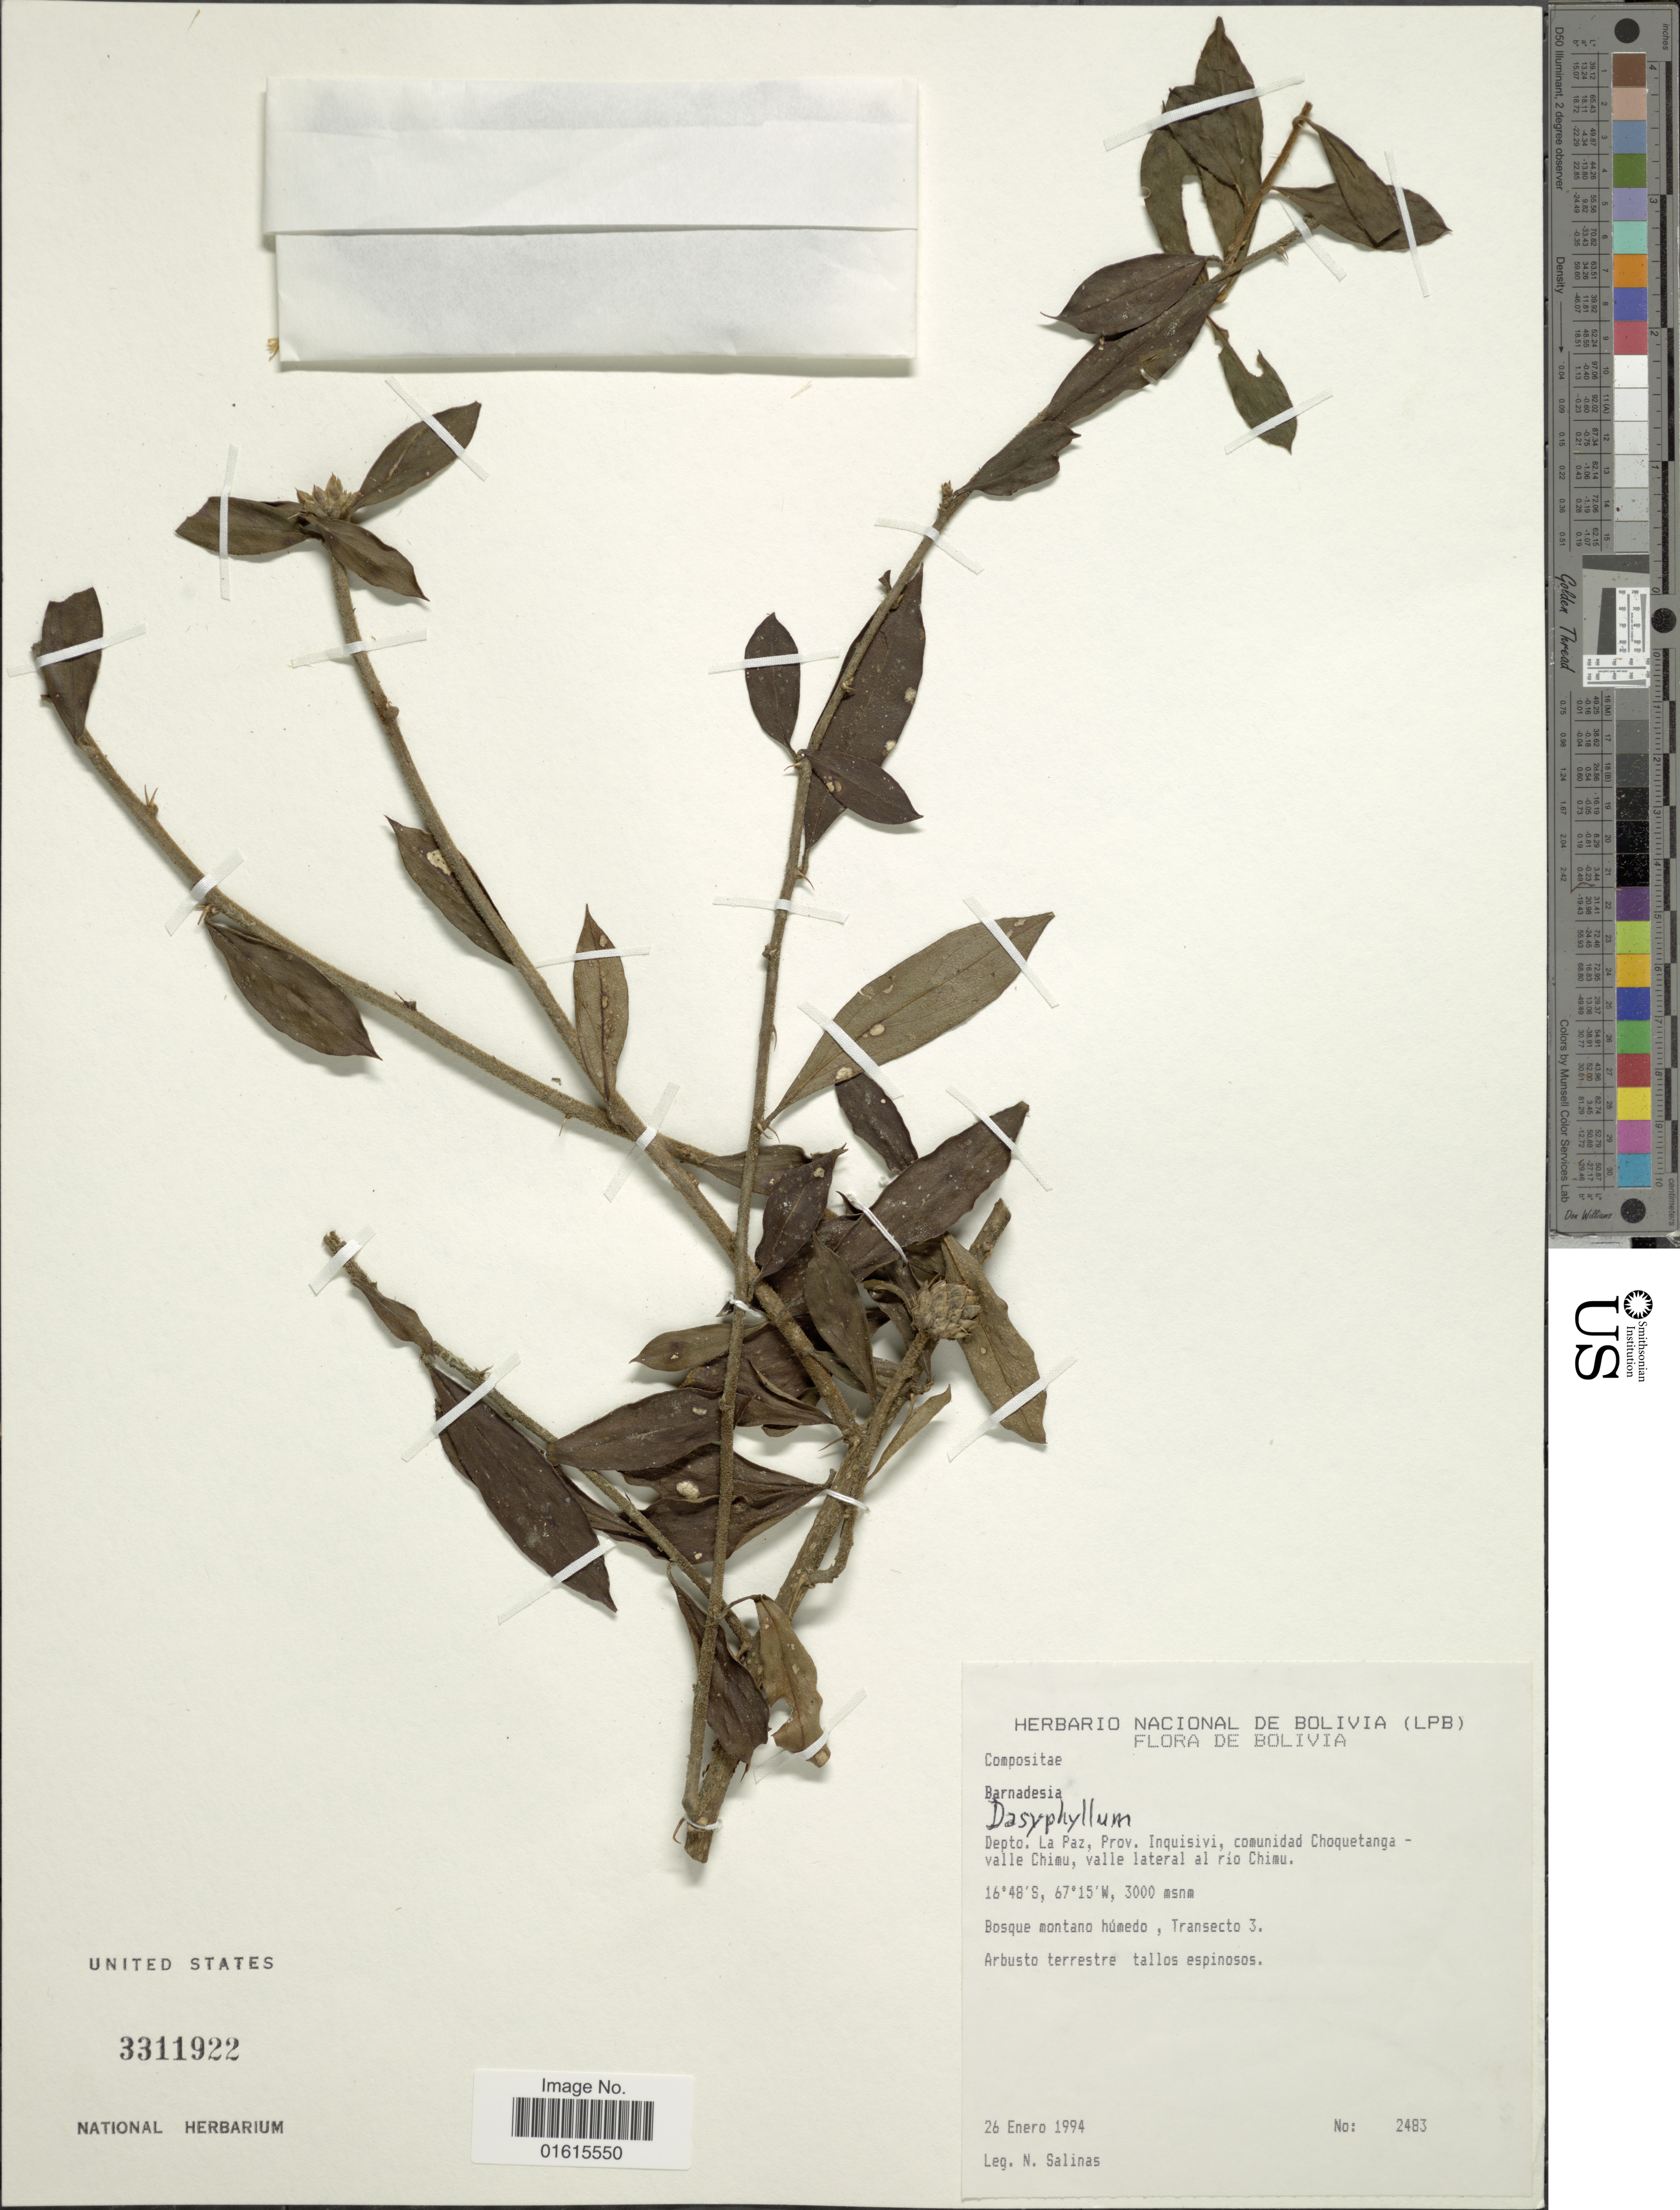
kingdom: Plantae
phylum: Tracheophyta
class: Magnoliopsida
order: Asterales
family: Asteraceae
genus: Dasyphyllum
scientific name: Dasyphyllum sp.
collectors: N. Salinas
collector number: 2483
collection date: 1994-01-26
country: Bolivia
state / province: La Paz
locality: Depto. La Paz, prov. Inquisivi, comunidad Choquetanga, valle Chimu, valle lateral al rio Chimu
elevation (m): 3000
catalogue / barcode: US 3311922